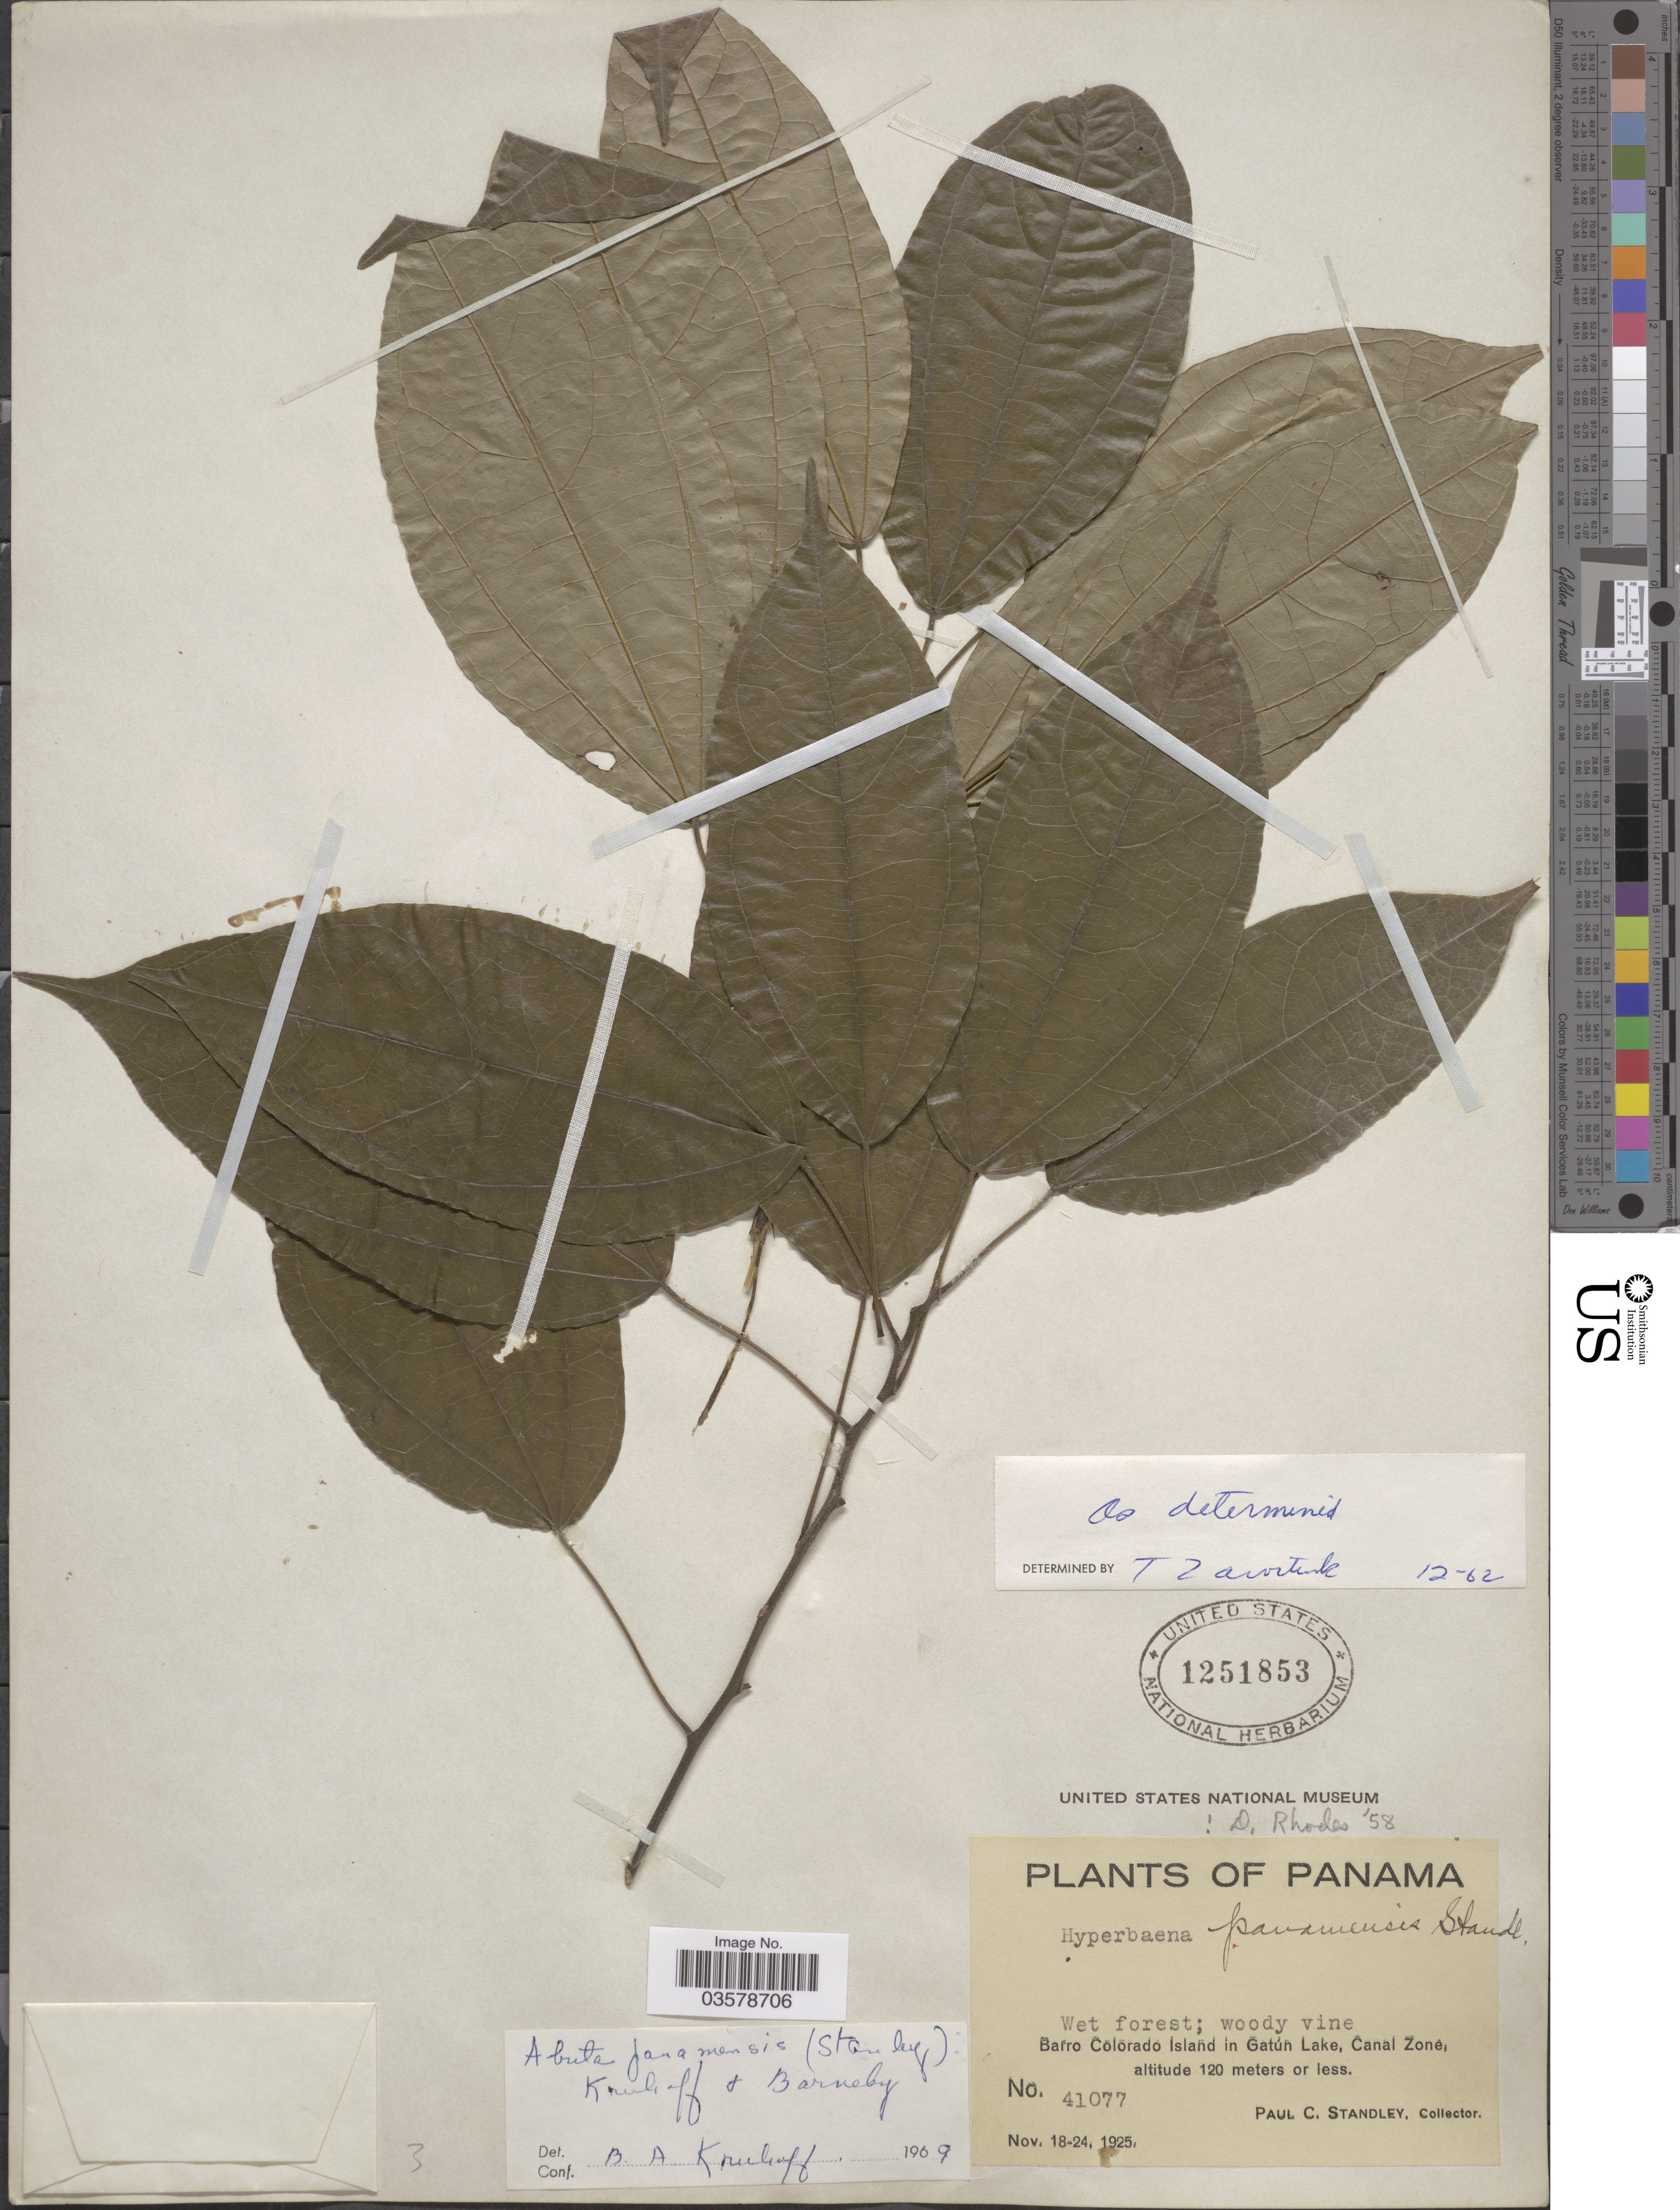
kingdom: Plantae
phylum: Tracheophyta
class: Magnoliopsida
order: Ranunculales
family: Menispermaceae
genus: Abuta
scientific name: Abuta panamensis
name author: (Standl.) Krukoff & Barneby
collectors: P. C. Standley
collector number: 41077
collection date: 1925-11-18/1925-11-24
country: Panama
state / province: Panamá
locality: Barro Colorado Island in Gatun Lake, Canal Zone.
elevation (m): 120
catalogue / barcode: US 1251853